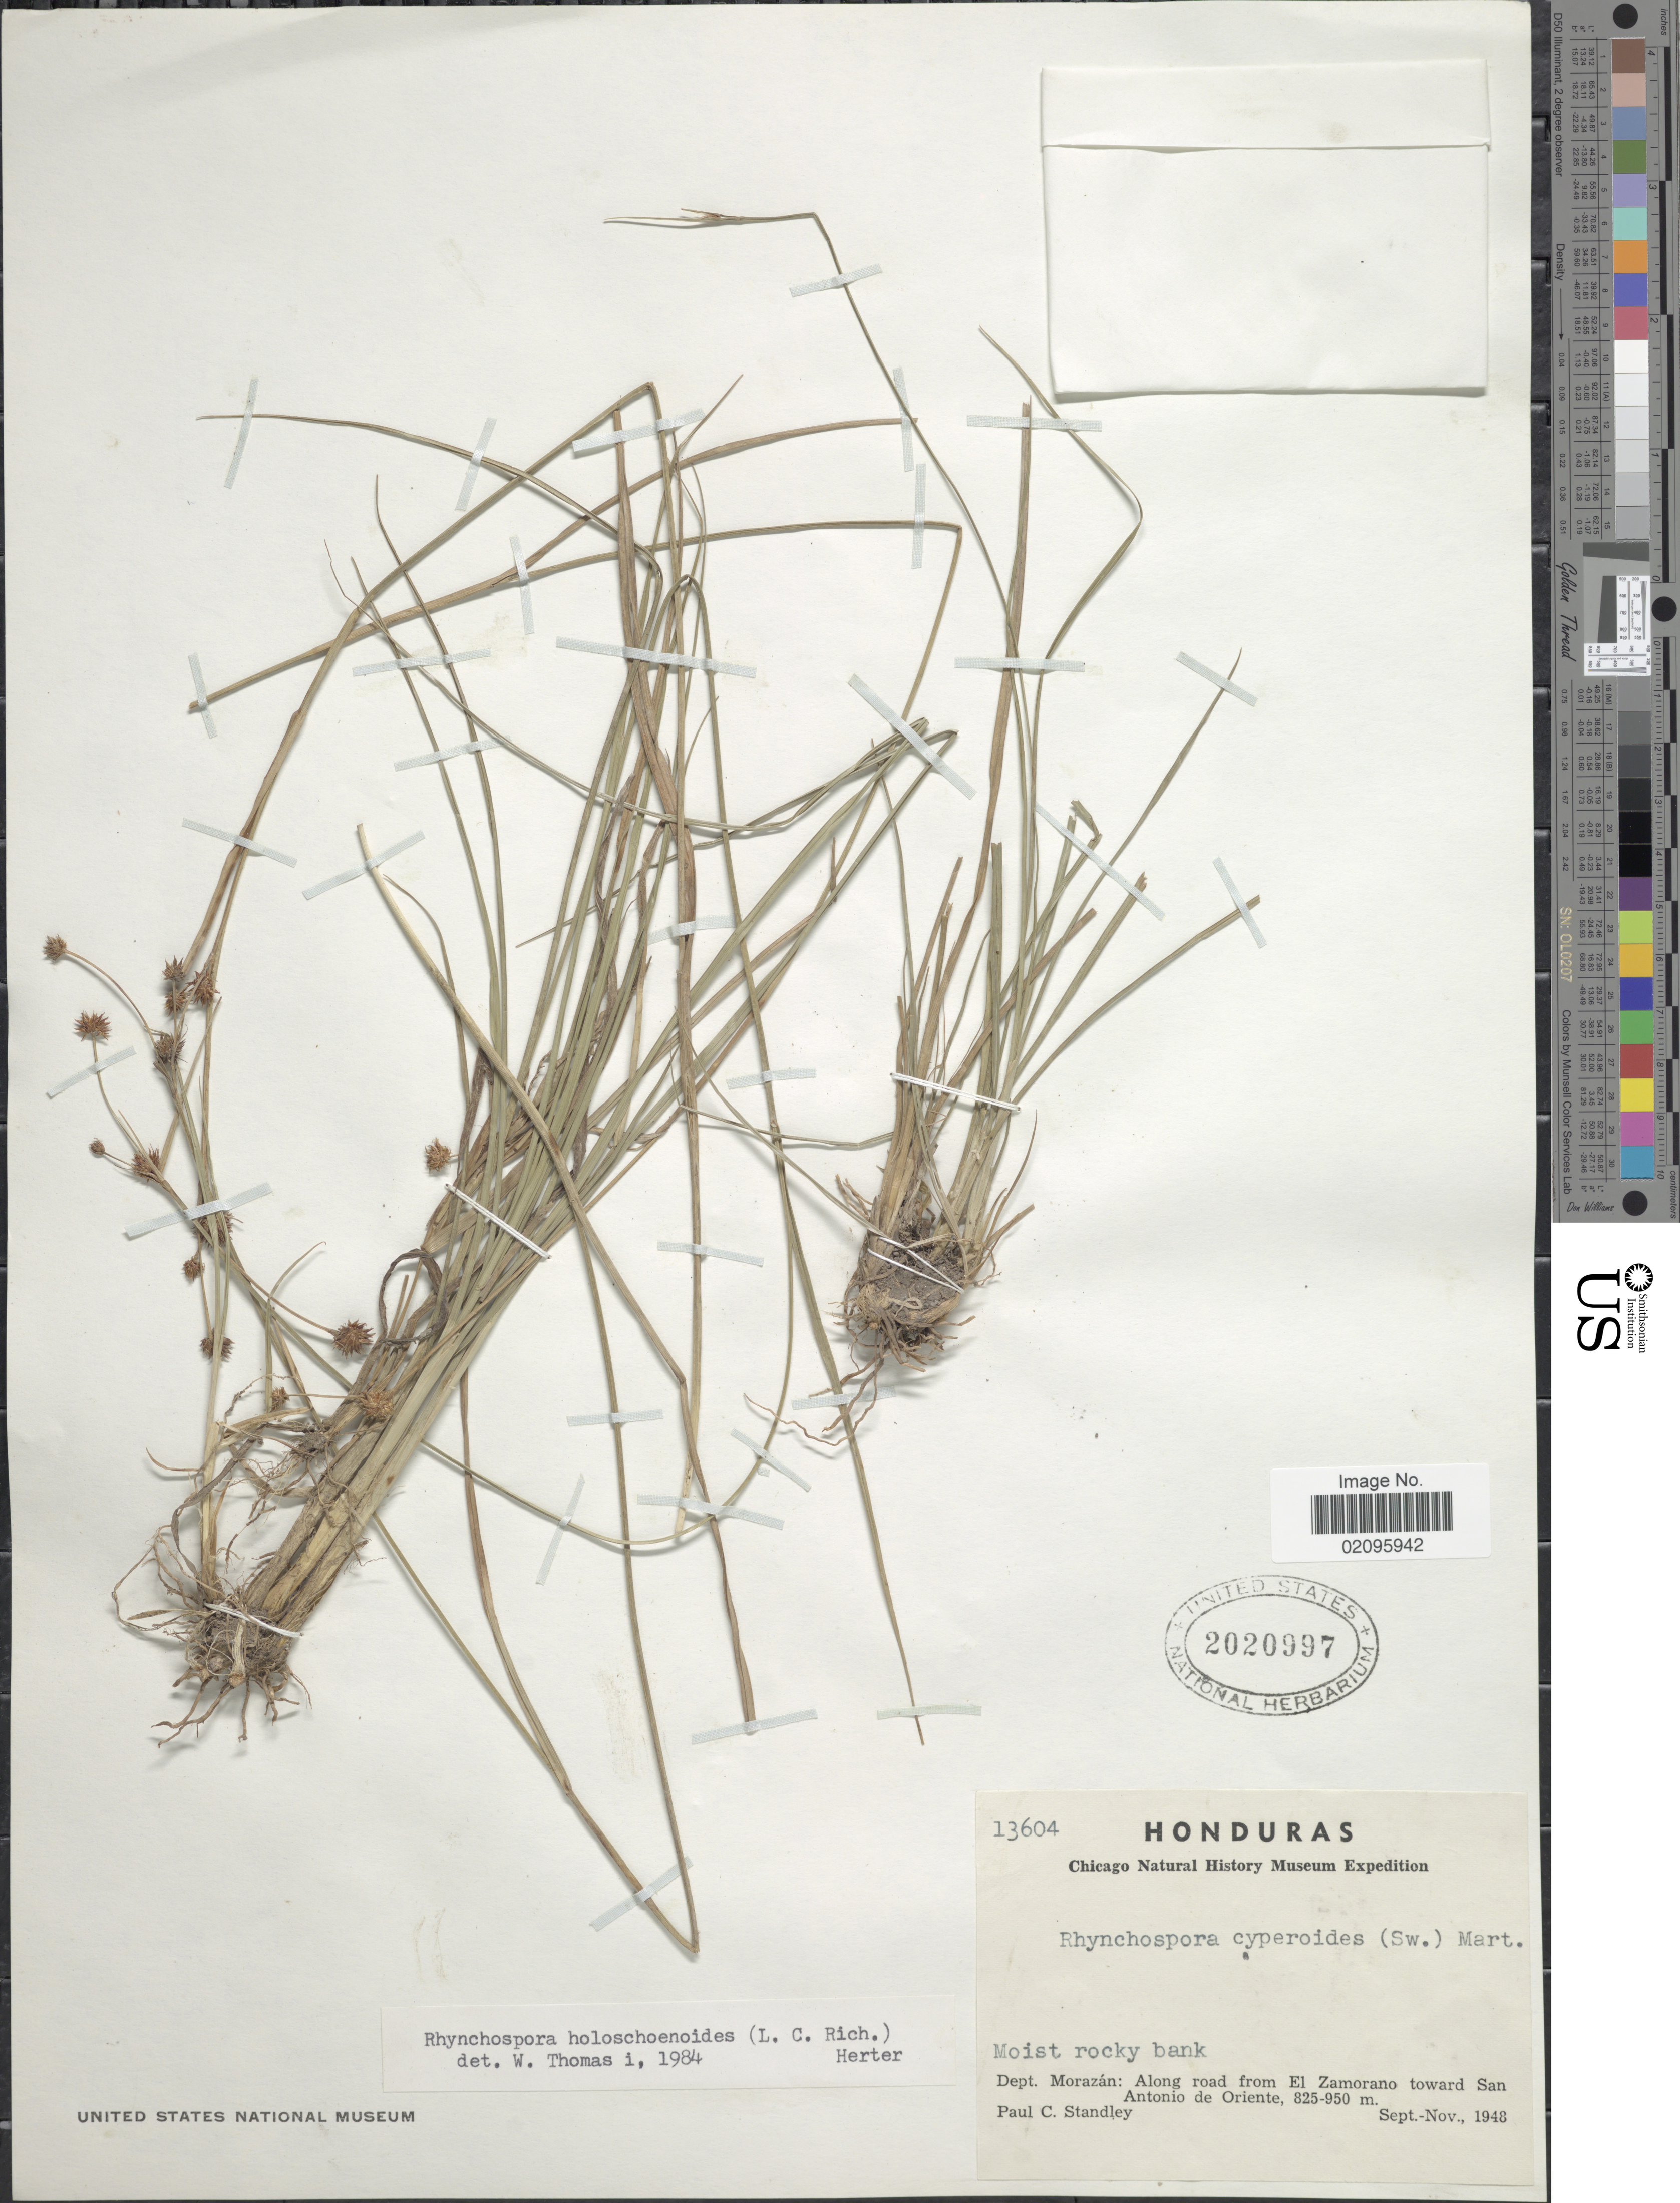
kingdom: Plantae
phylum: Tracheophyta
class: Liliopsida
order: Poales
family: Cyperaceae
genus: Rhynchospora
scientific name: Rhynchospora holoschoenoides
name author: (Rich.) Herter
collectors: P. C. Standley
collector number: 13604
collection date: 1948-09/1948-11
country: Honduras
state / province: Fco. Morazán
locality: Moist rocky bank, Dept. Morazan: Along road from El Zamorano toward San Antonio de Oriente.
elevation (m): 825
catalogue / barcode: US 2020997